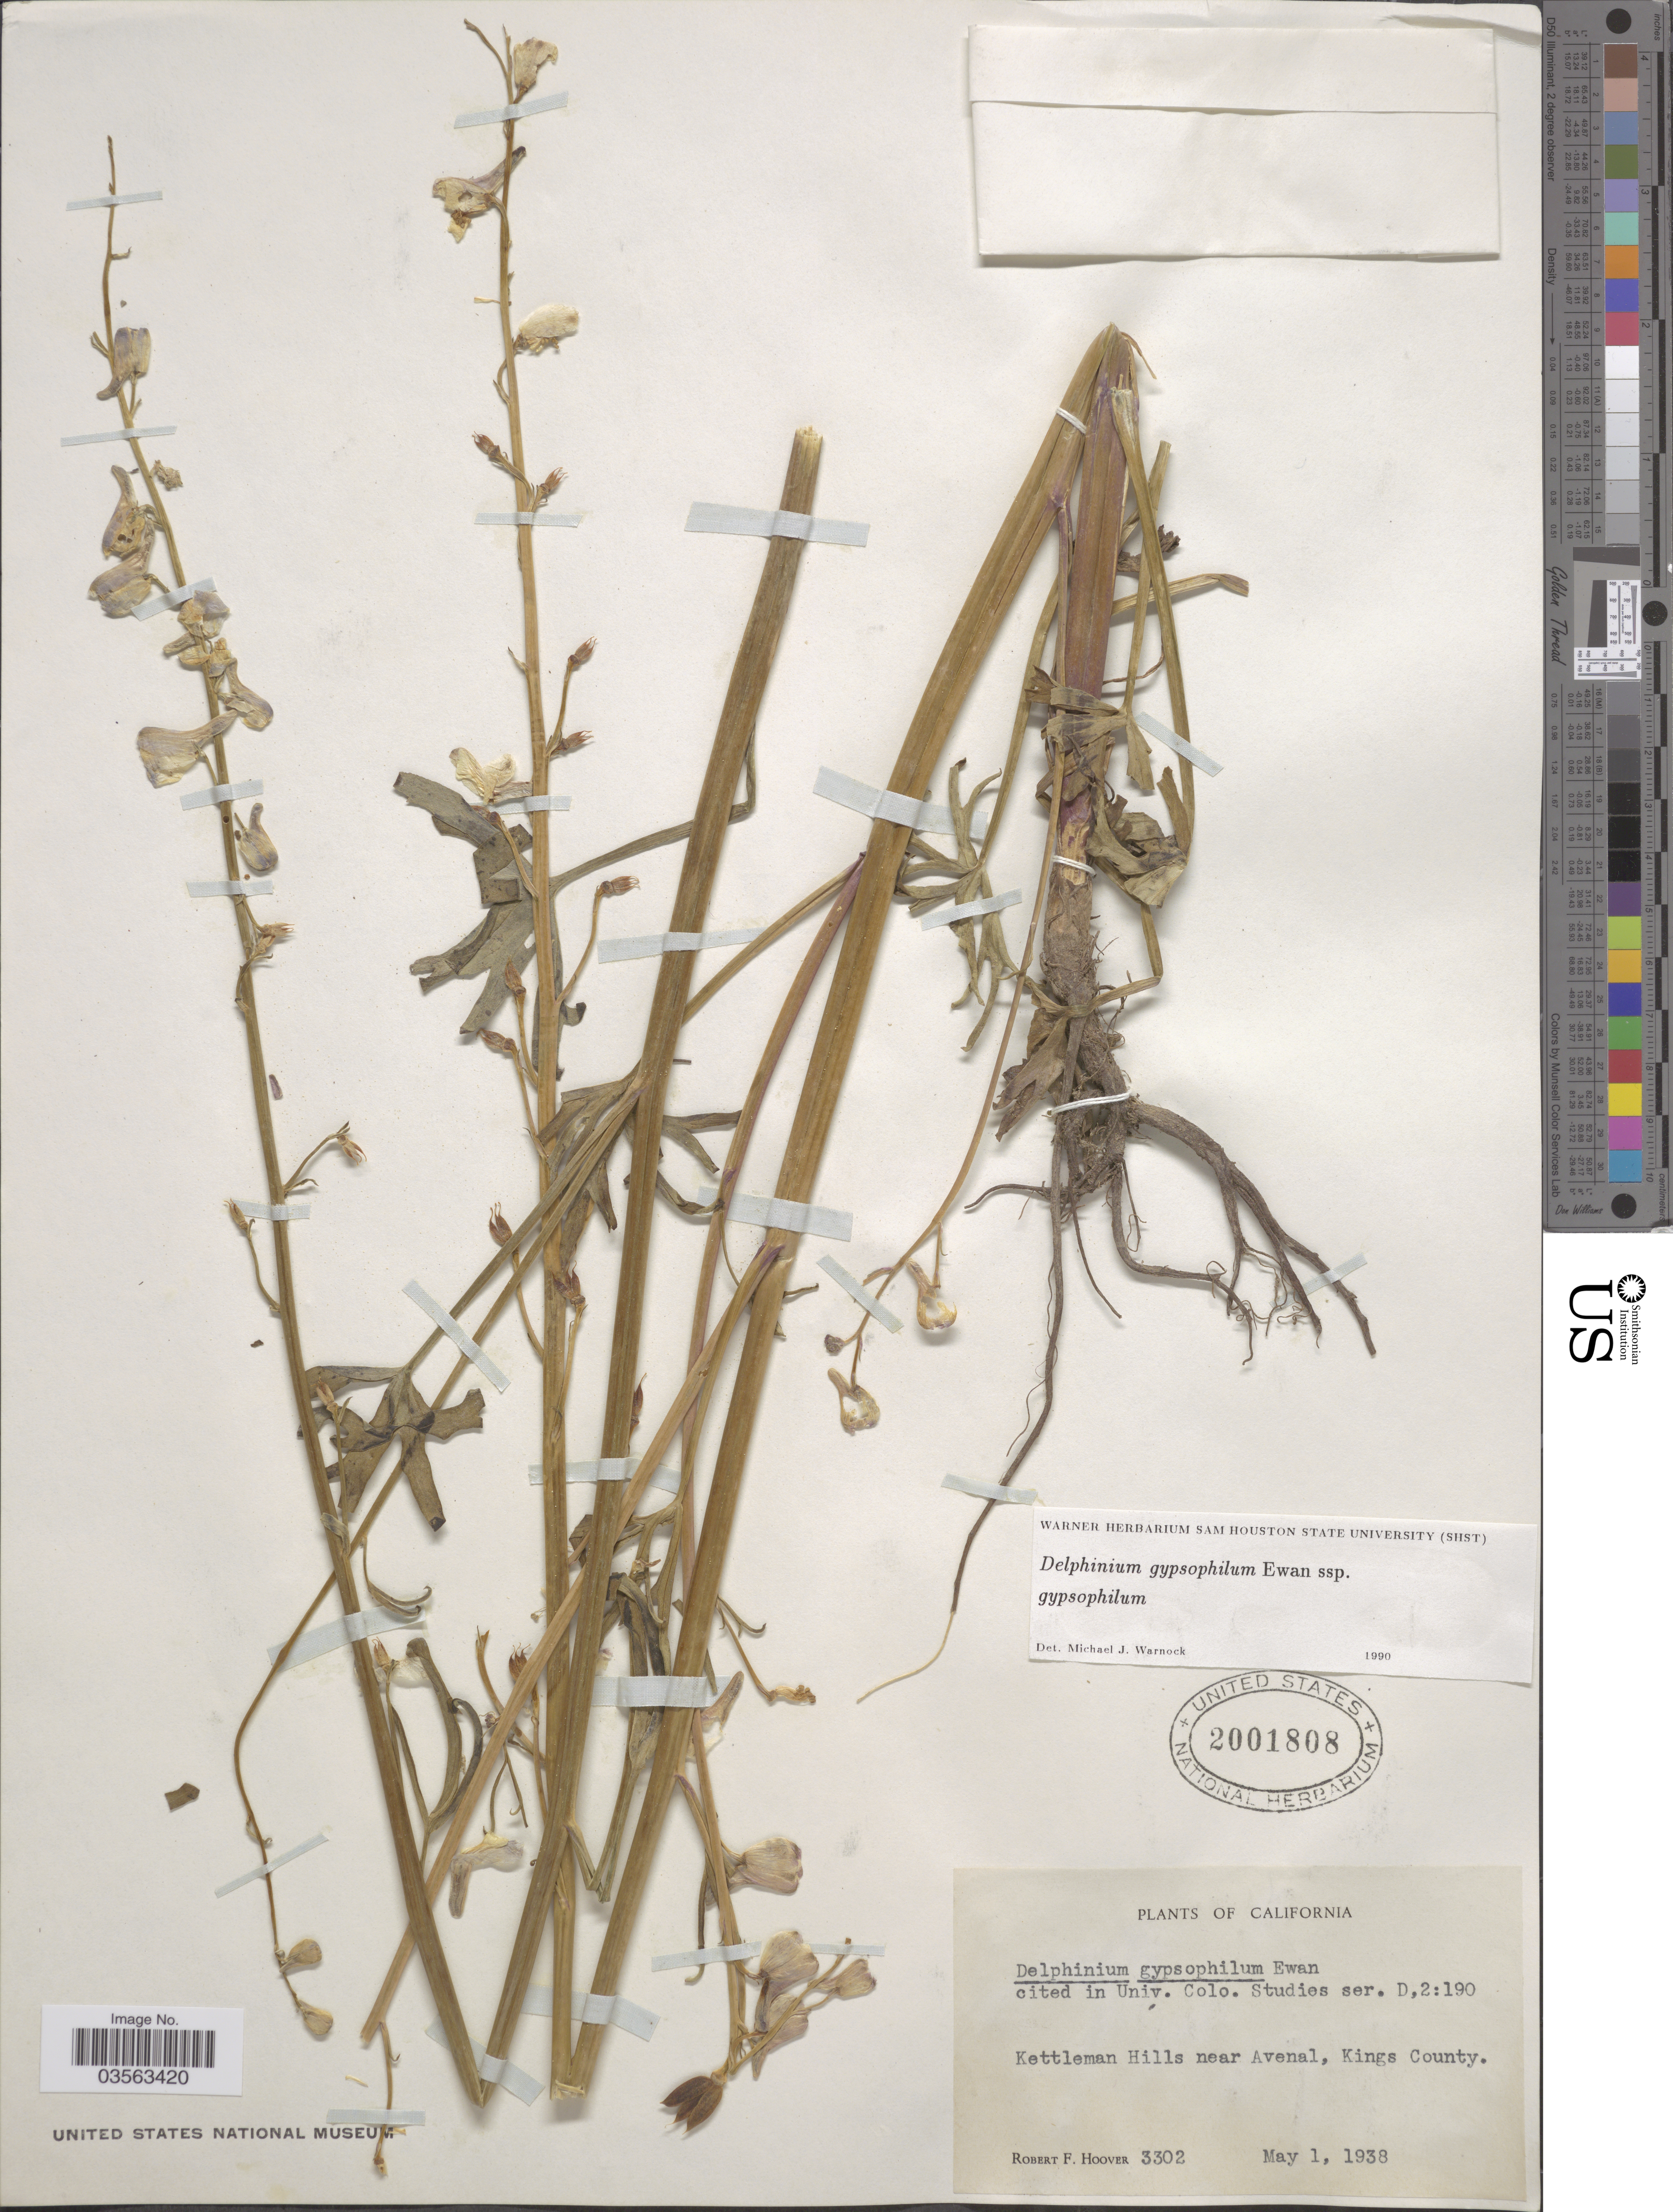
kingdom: Plantae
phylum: Tracheophyta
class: Magnoliopsida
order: Ranunculales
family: Ranunculaceae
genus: Delphinium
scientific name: Delphinium gypsophilum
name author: Ewan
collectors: R. F. Hoover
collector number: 3302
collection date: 1938-05-01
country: United States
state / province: California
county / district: Kings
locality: Kettleman Hills near Avenal, Kings County.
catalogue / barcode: US 2001808